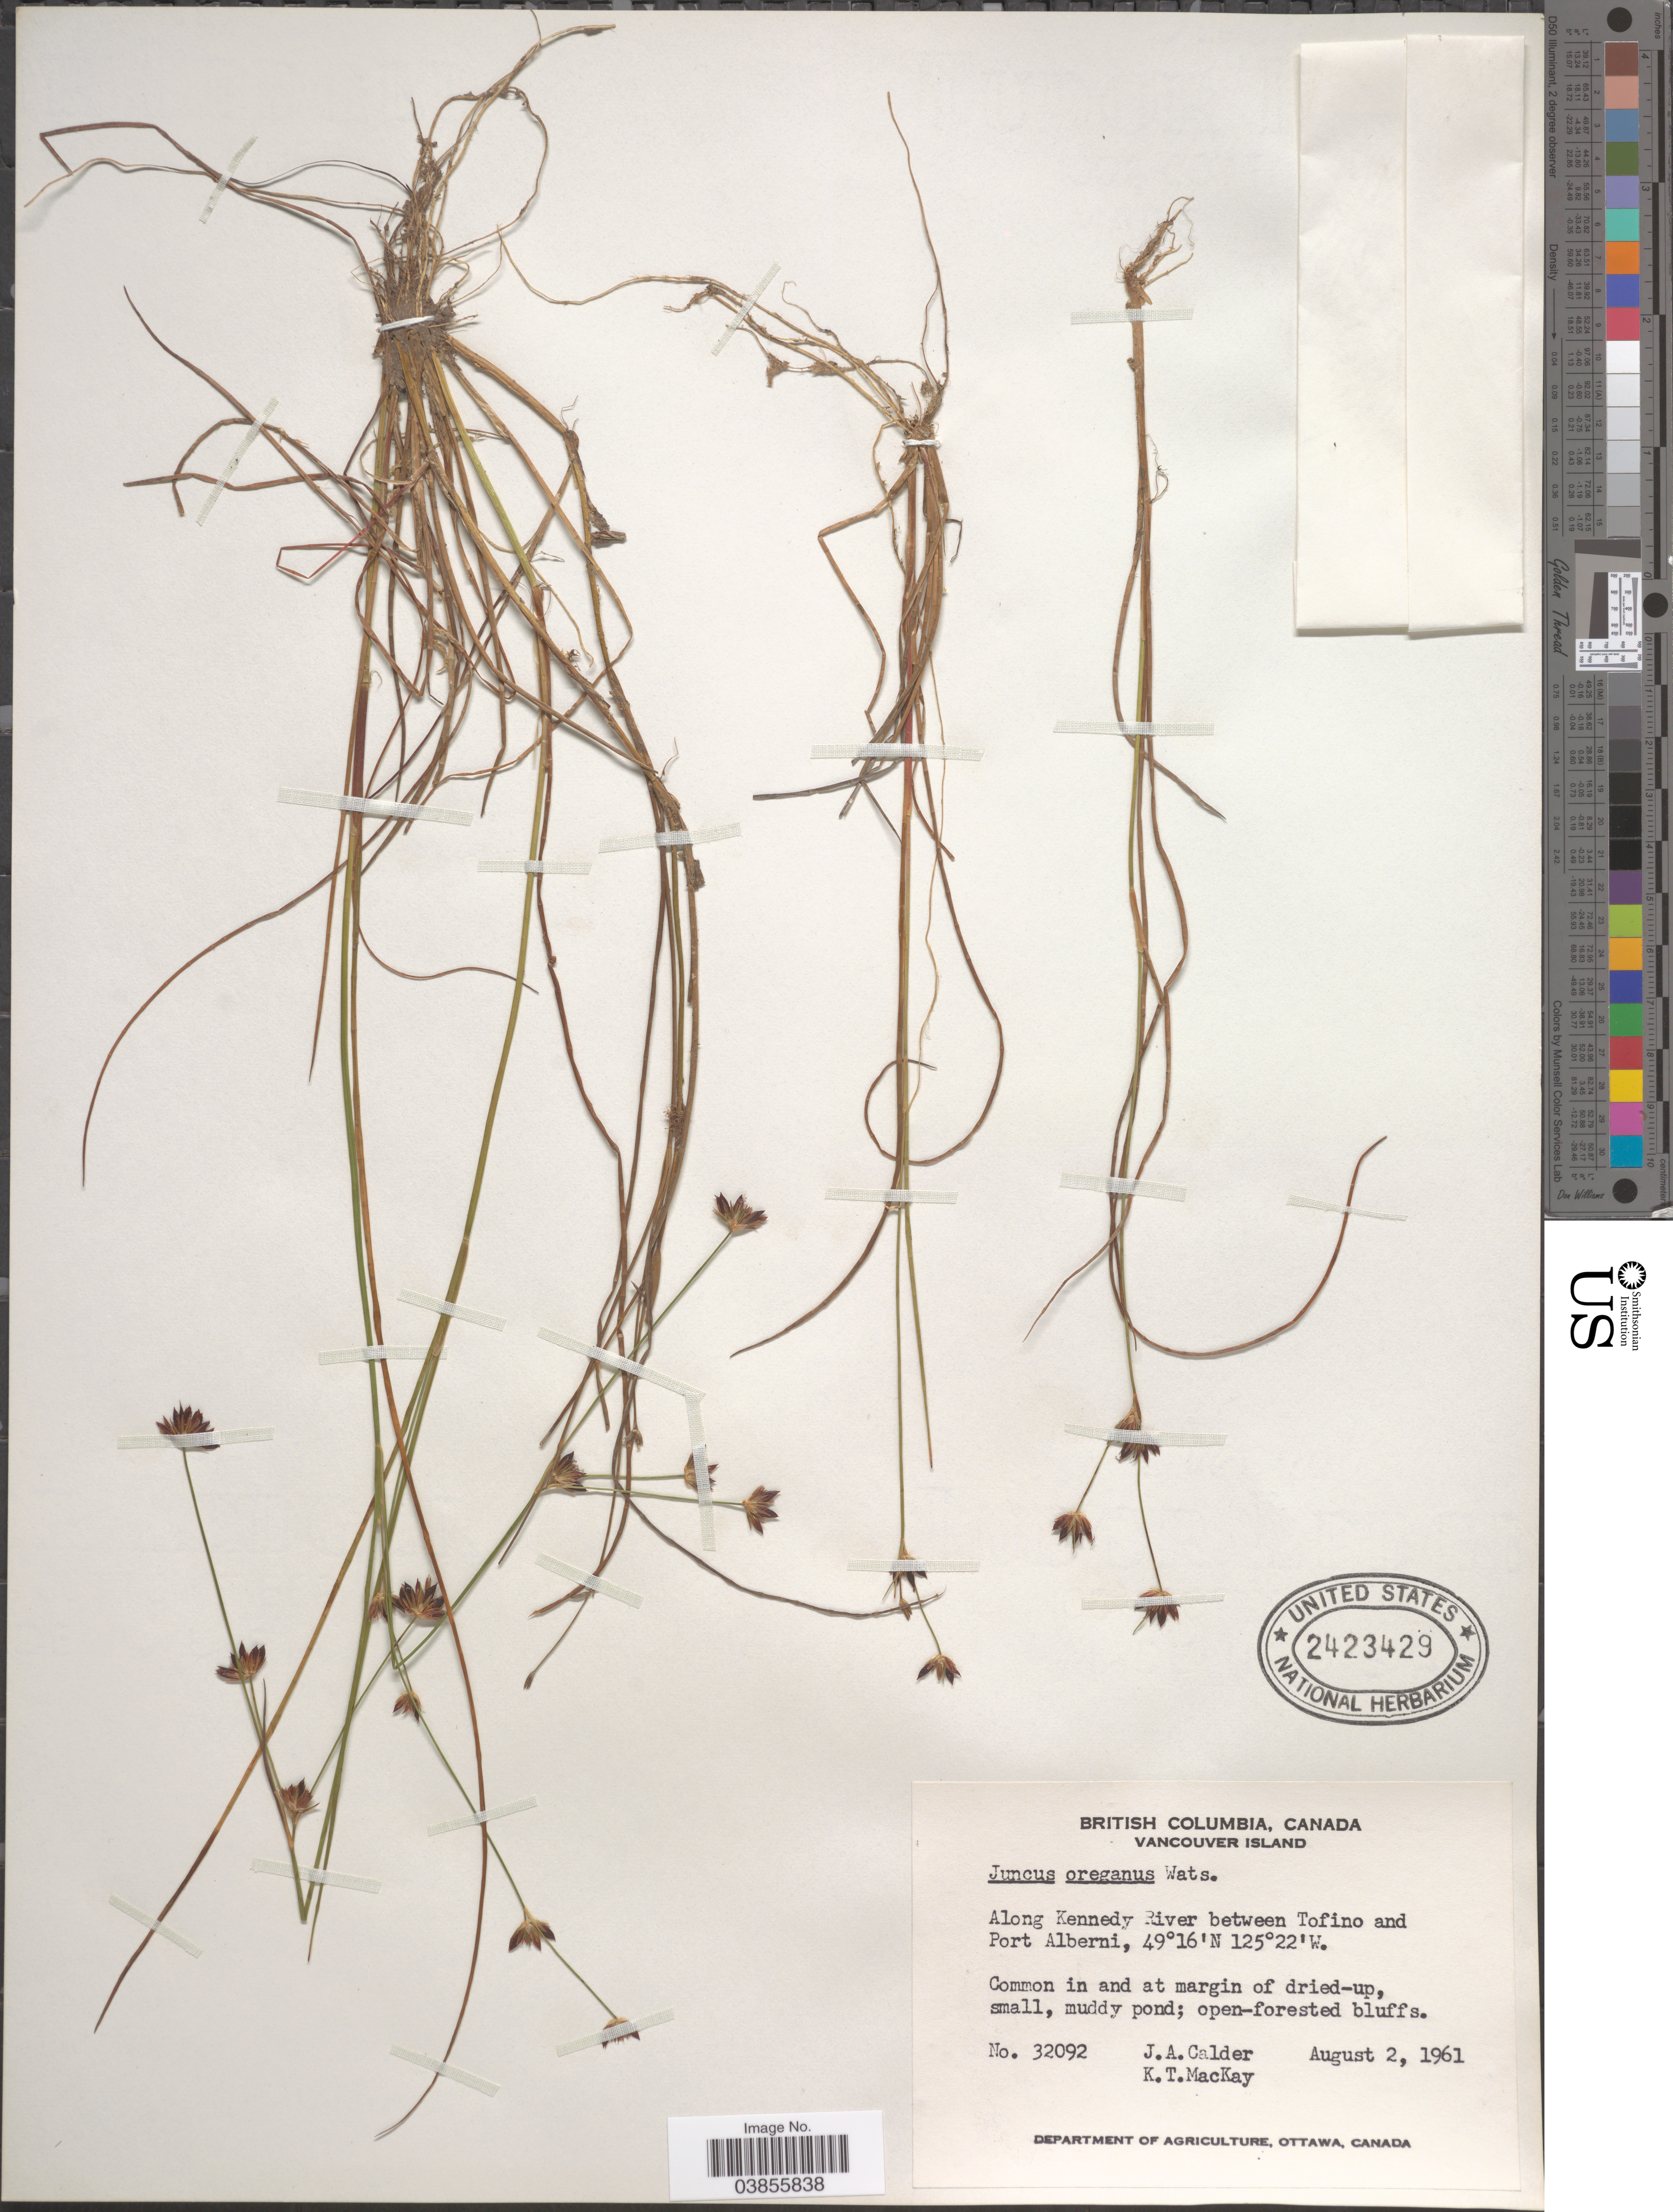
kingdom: Plantae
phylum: Tracheophyta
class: Liliopsida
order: Poales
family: Juncaceae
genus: Juncus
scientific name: Juncus oreganus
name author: S. Watson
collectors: J. A. Calder & K. T. Mackay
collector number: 32092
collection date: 1961-08-02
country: Canada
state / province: British Columbia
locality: Vancouver Island. Along Kennedy River between Tofino and Port Alberni.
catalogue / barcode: US 2423429